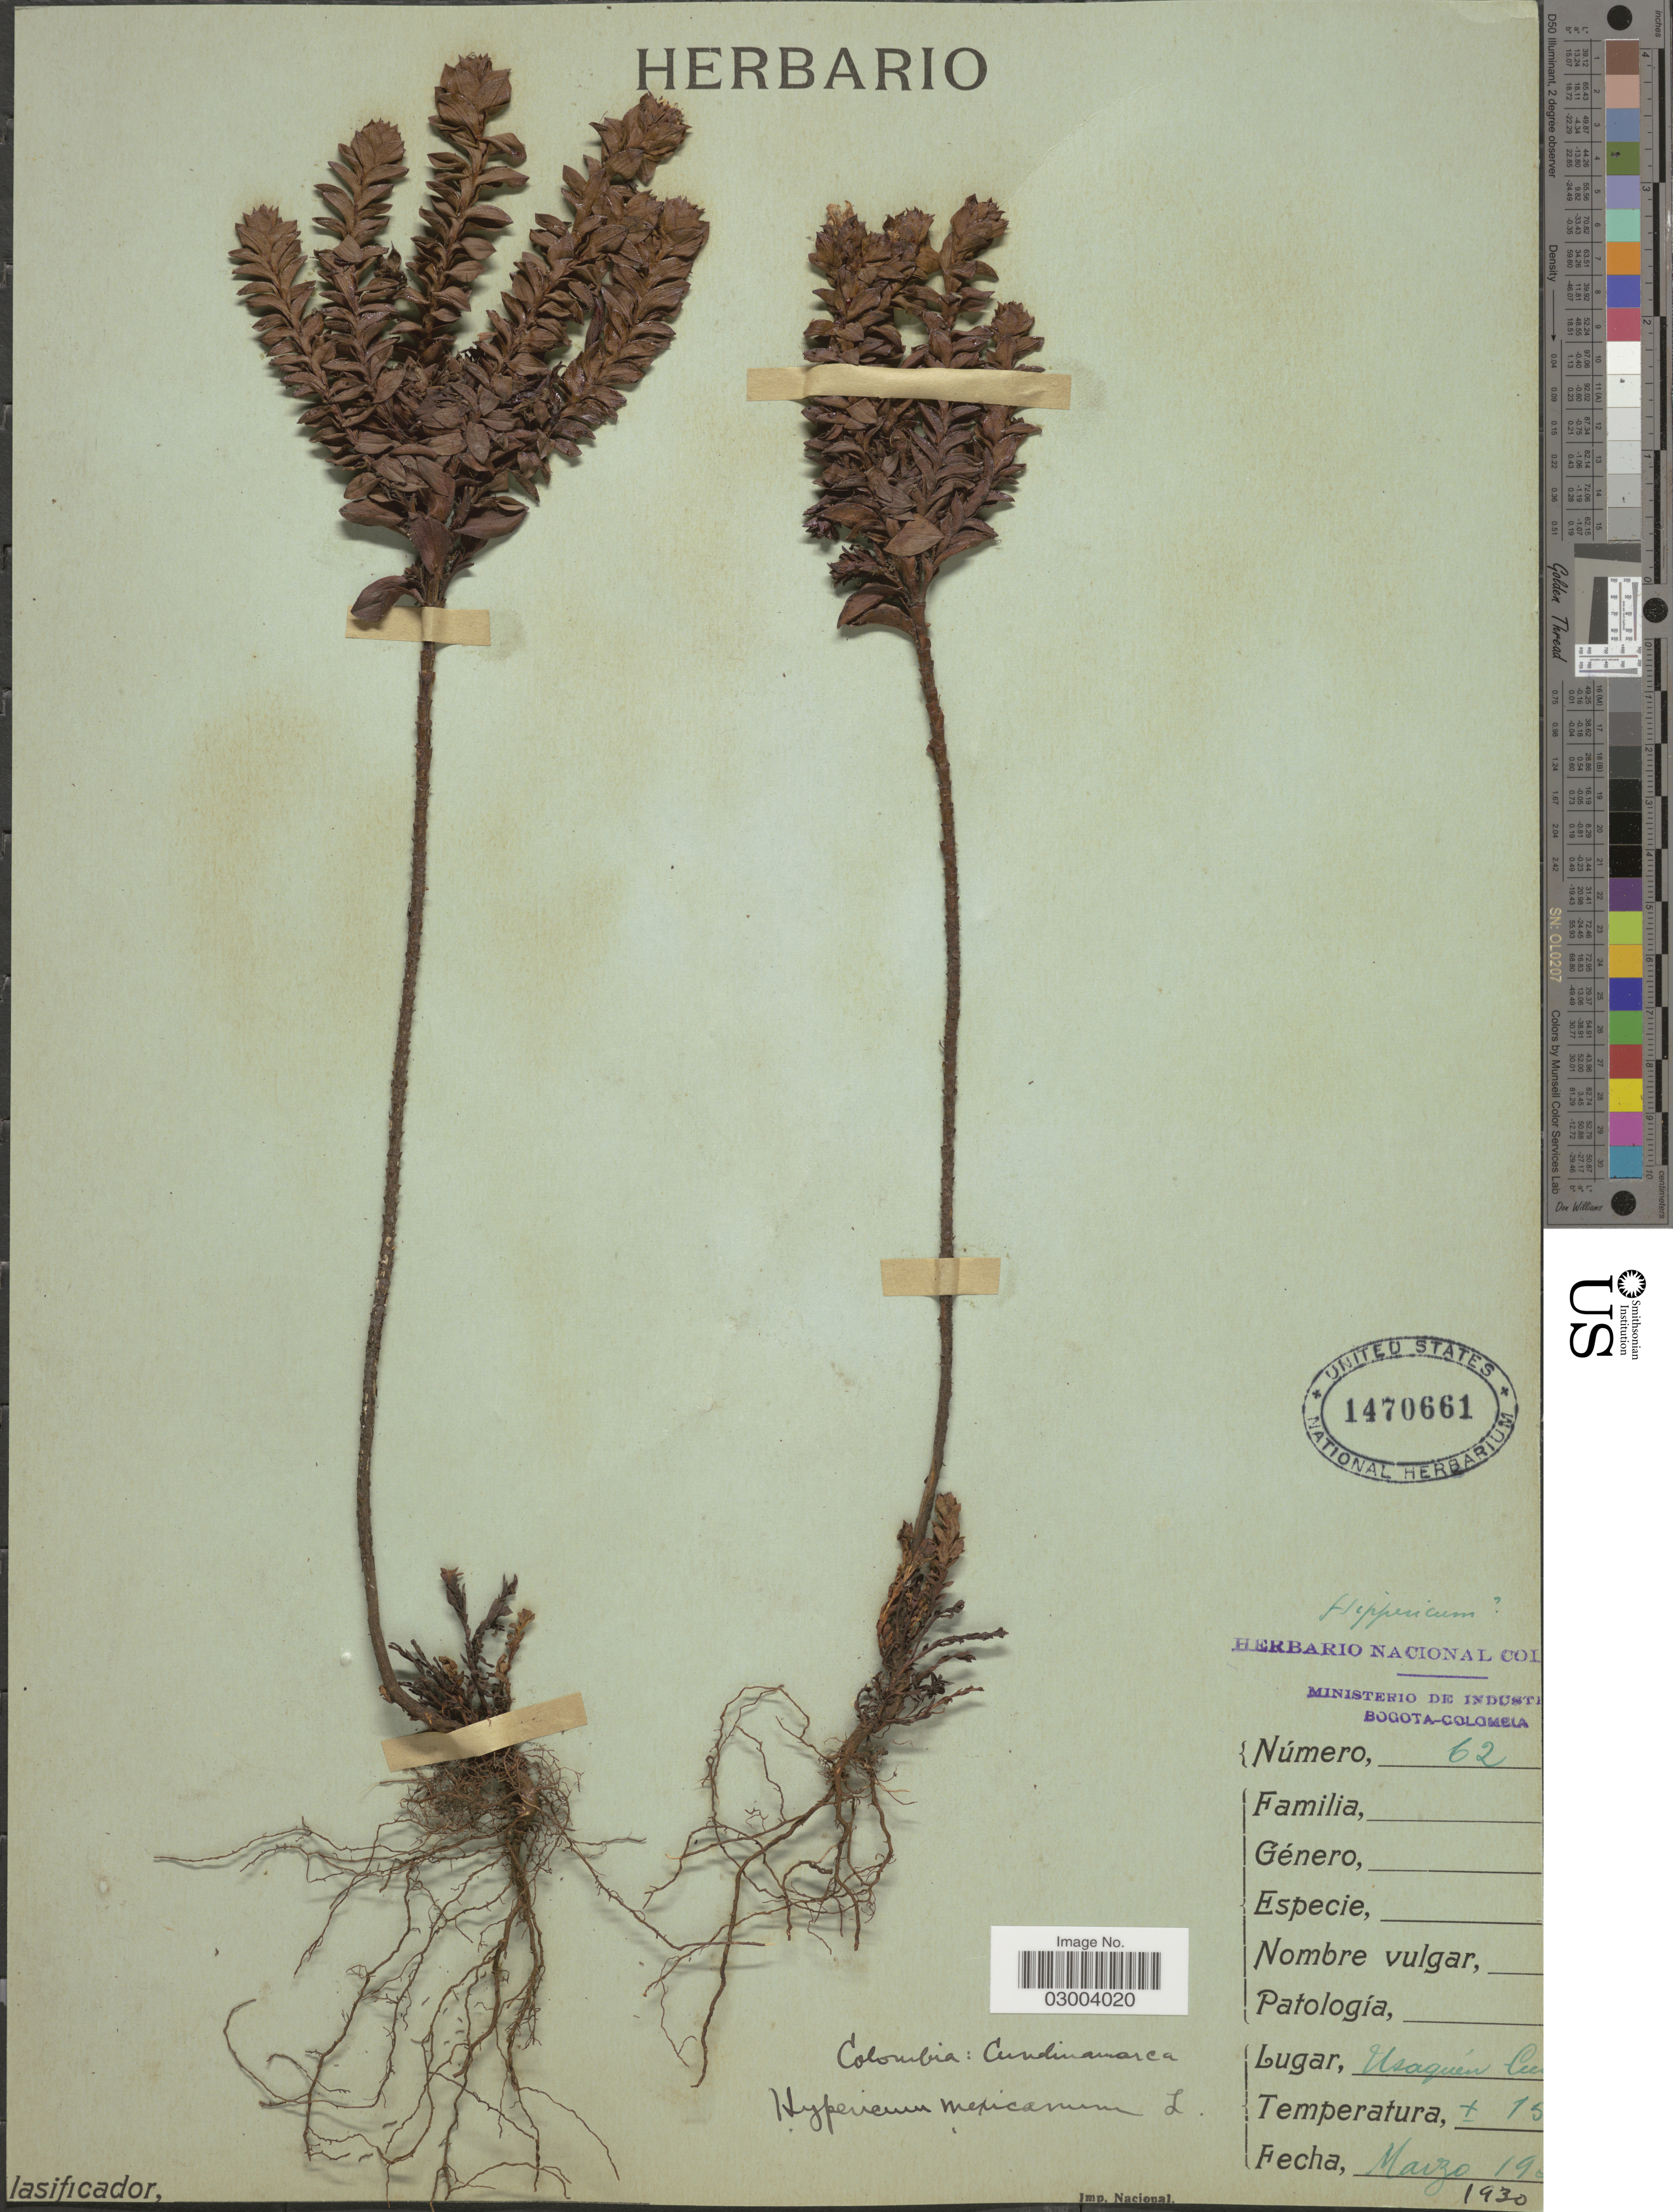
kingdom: Plantae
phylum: Tracheophyta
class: Magnoliopsida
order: Malpighiales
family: Hypericaceae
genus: Hypericum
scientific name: Hypericum mexicanum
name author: L.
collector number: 62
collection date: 1930-03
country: Colombia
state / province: Cundinamarca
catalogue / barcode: US 1470661